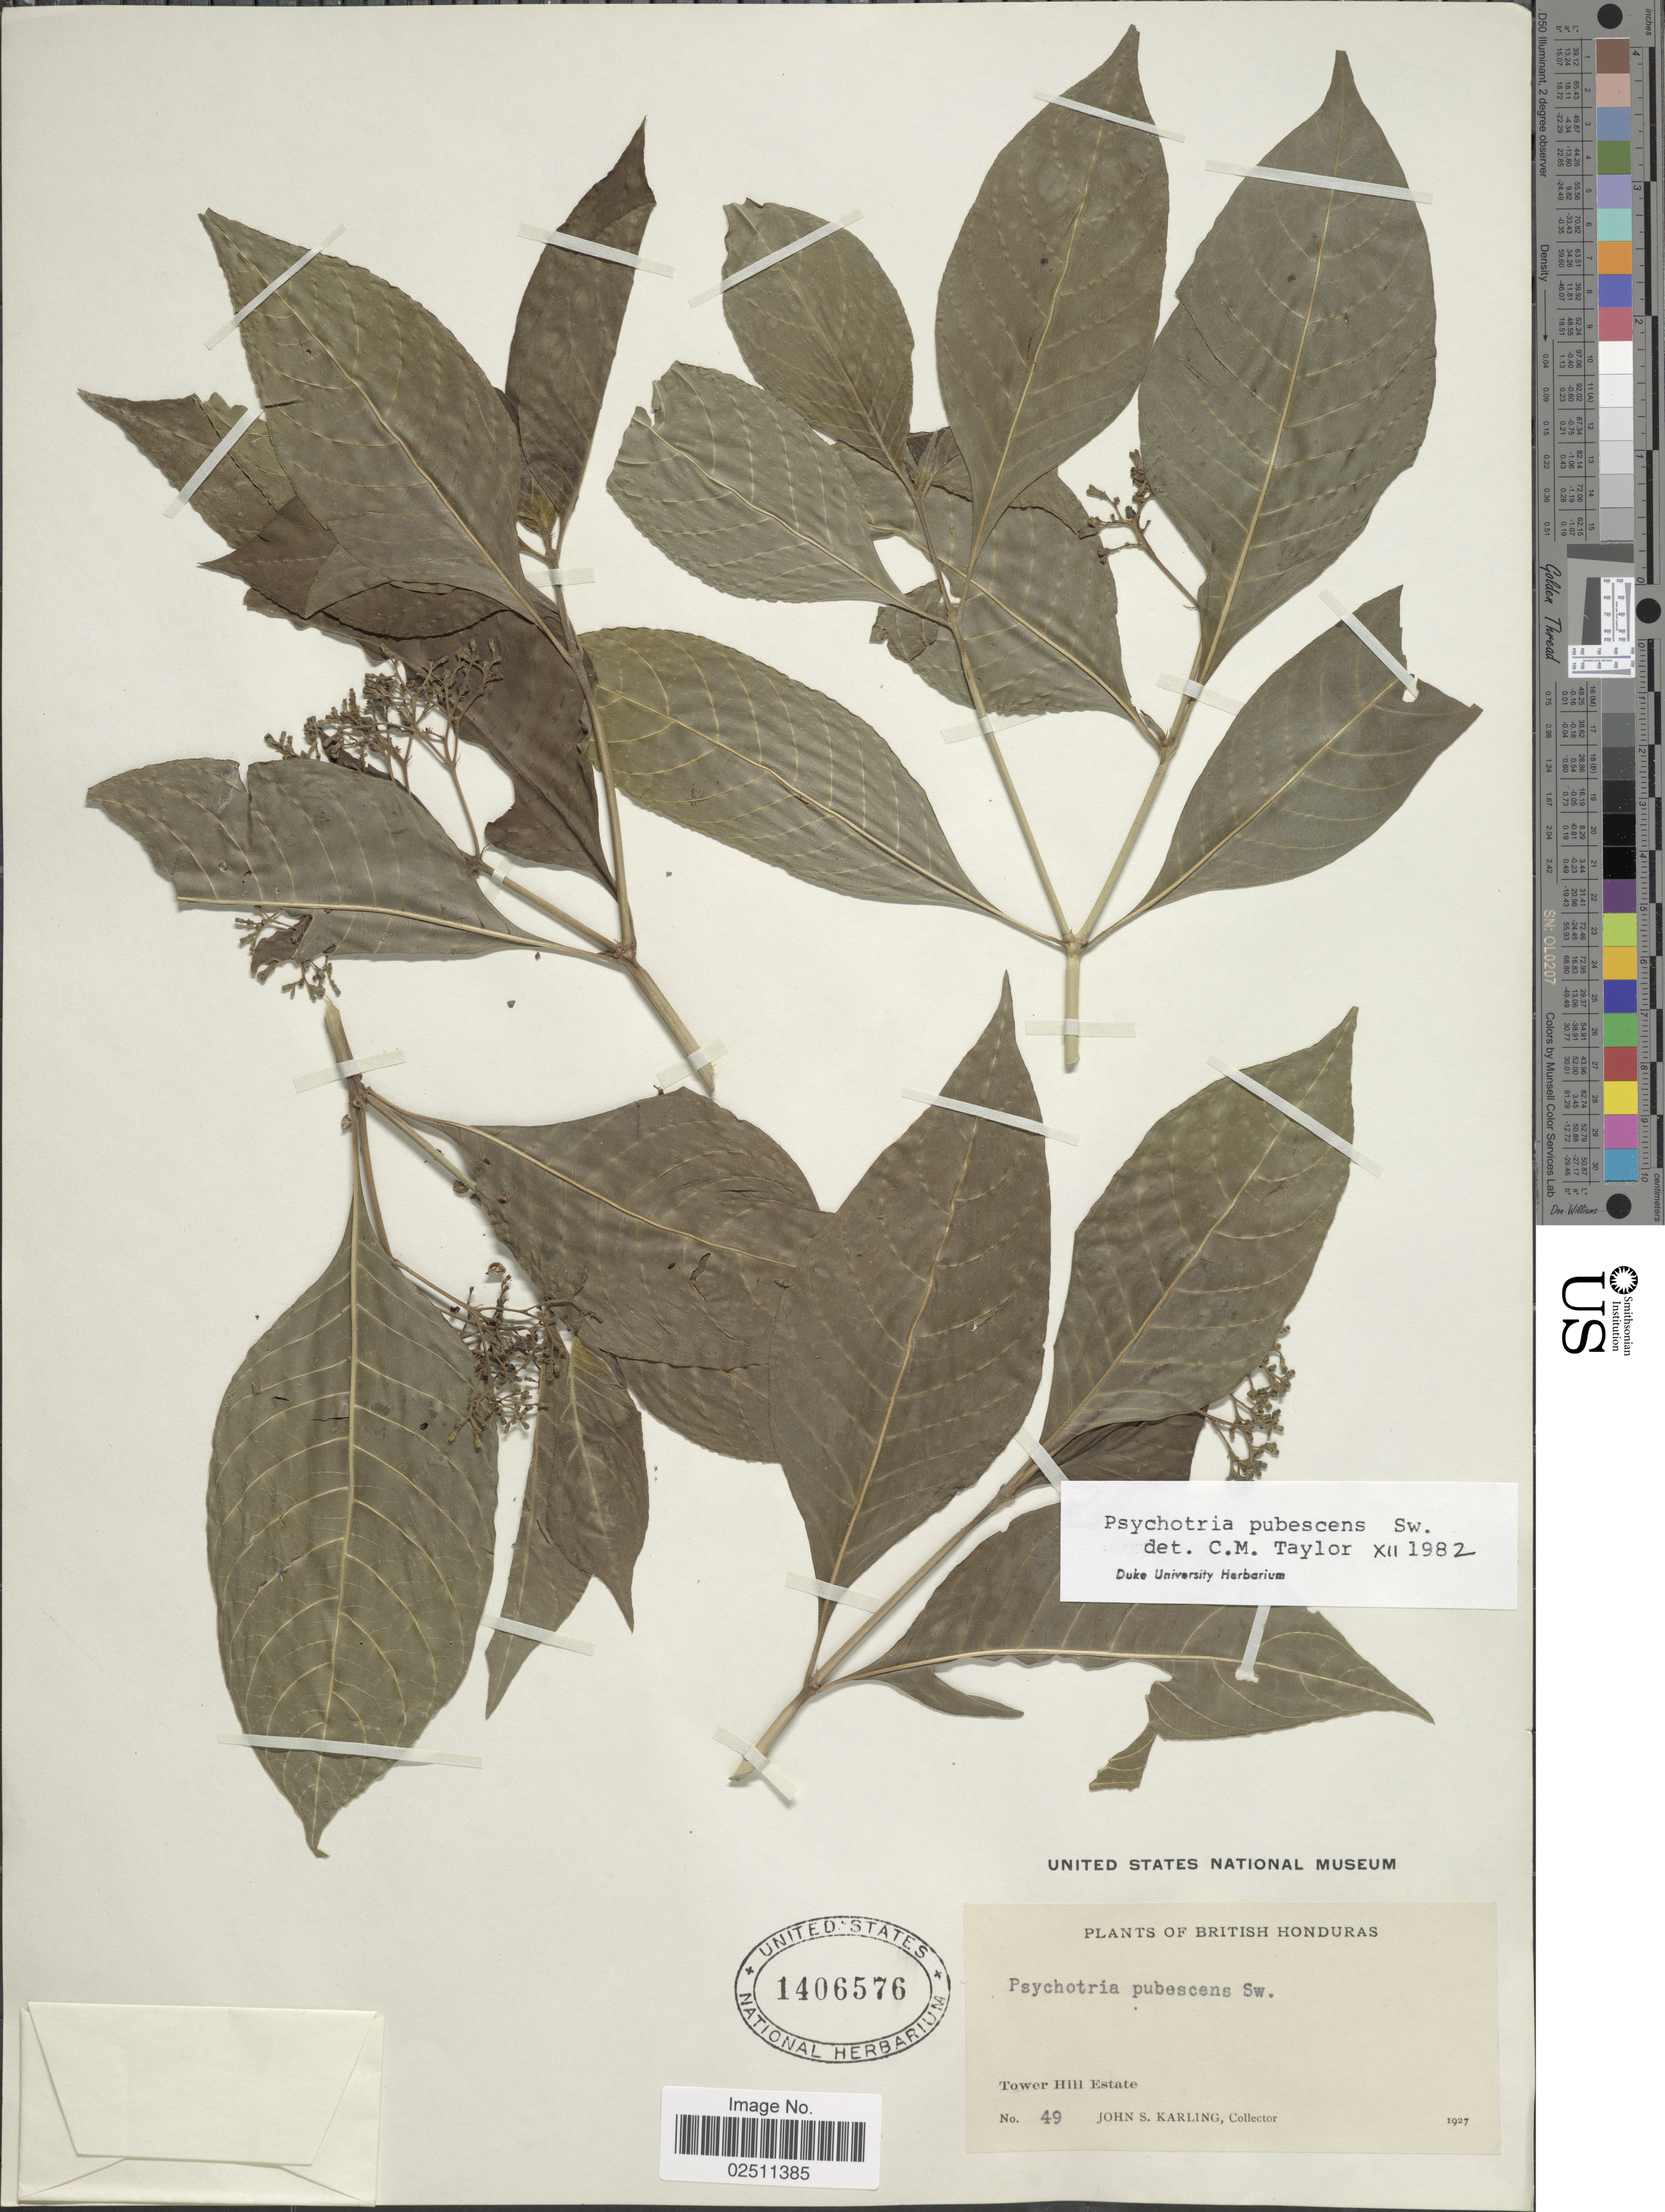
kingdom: Plantae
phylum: Tracheophyta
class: Magnoliopsida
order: Gentianales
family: Rubiaceae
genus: Psychotria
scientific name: Psychotria pubescens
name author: Sw.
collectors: J. Karling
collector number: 49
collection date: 1927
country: Belize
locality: British Honduras, Tower Hill Estate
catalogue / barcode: US 1406576